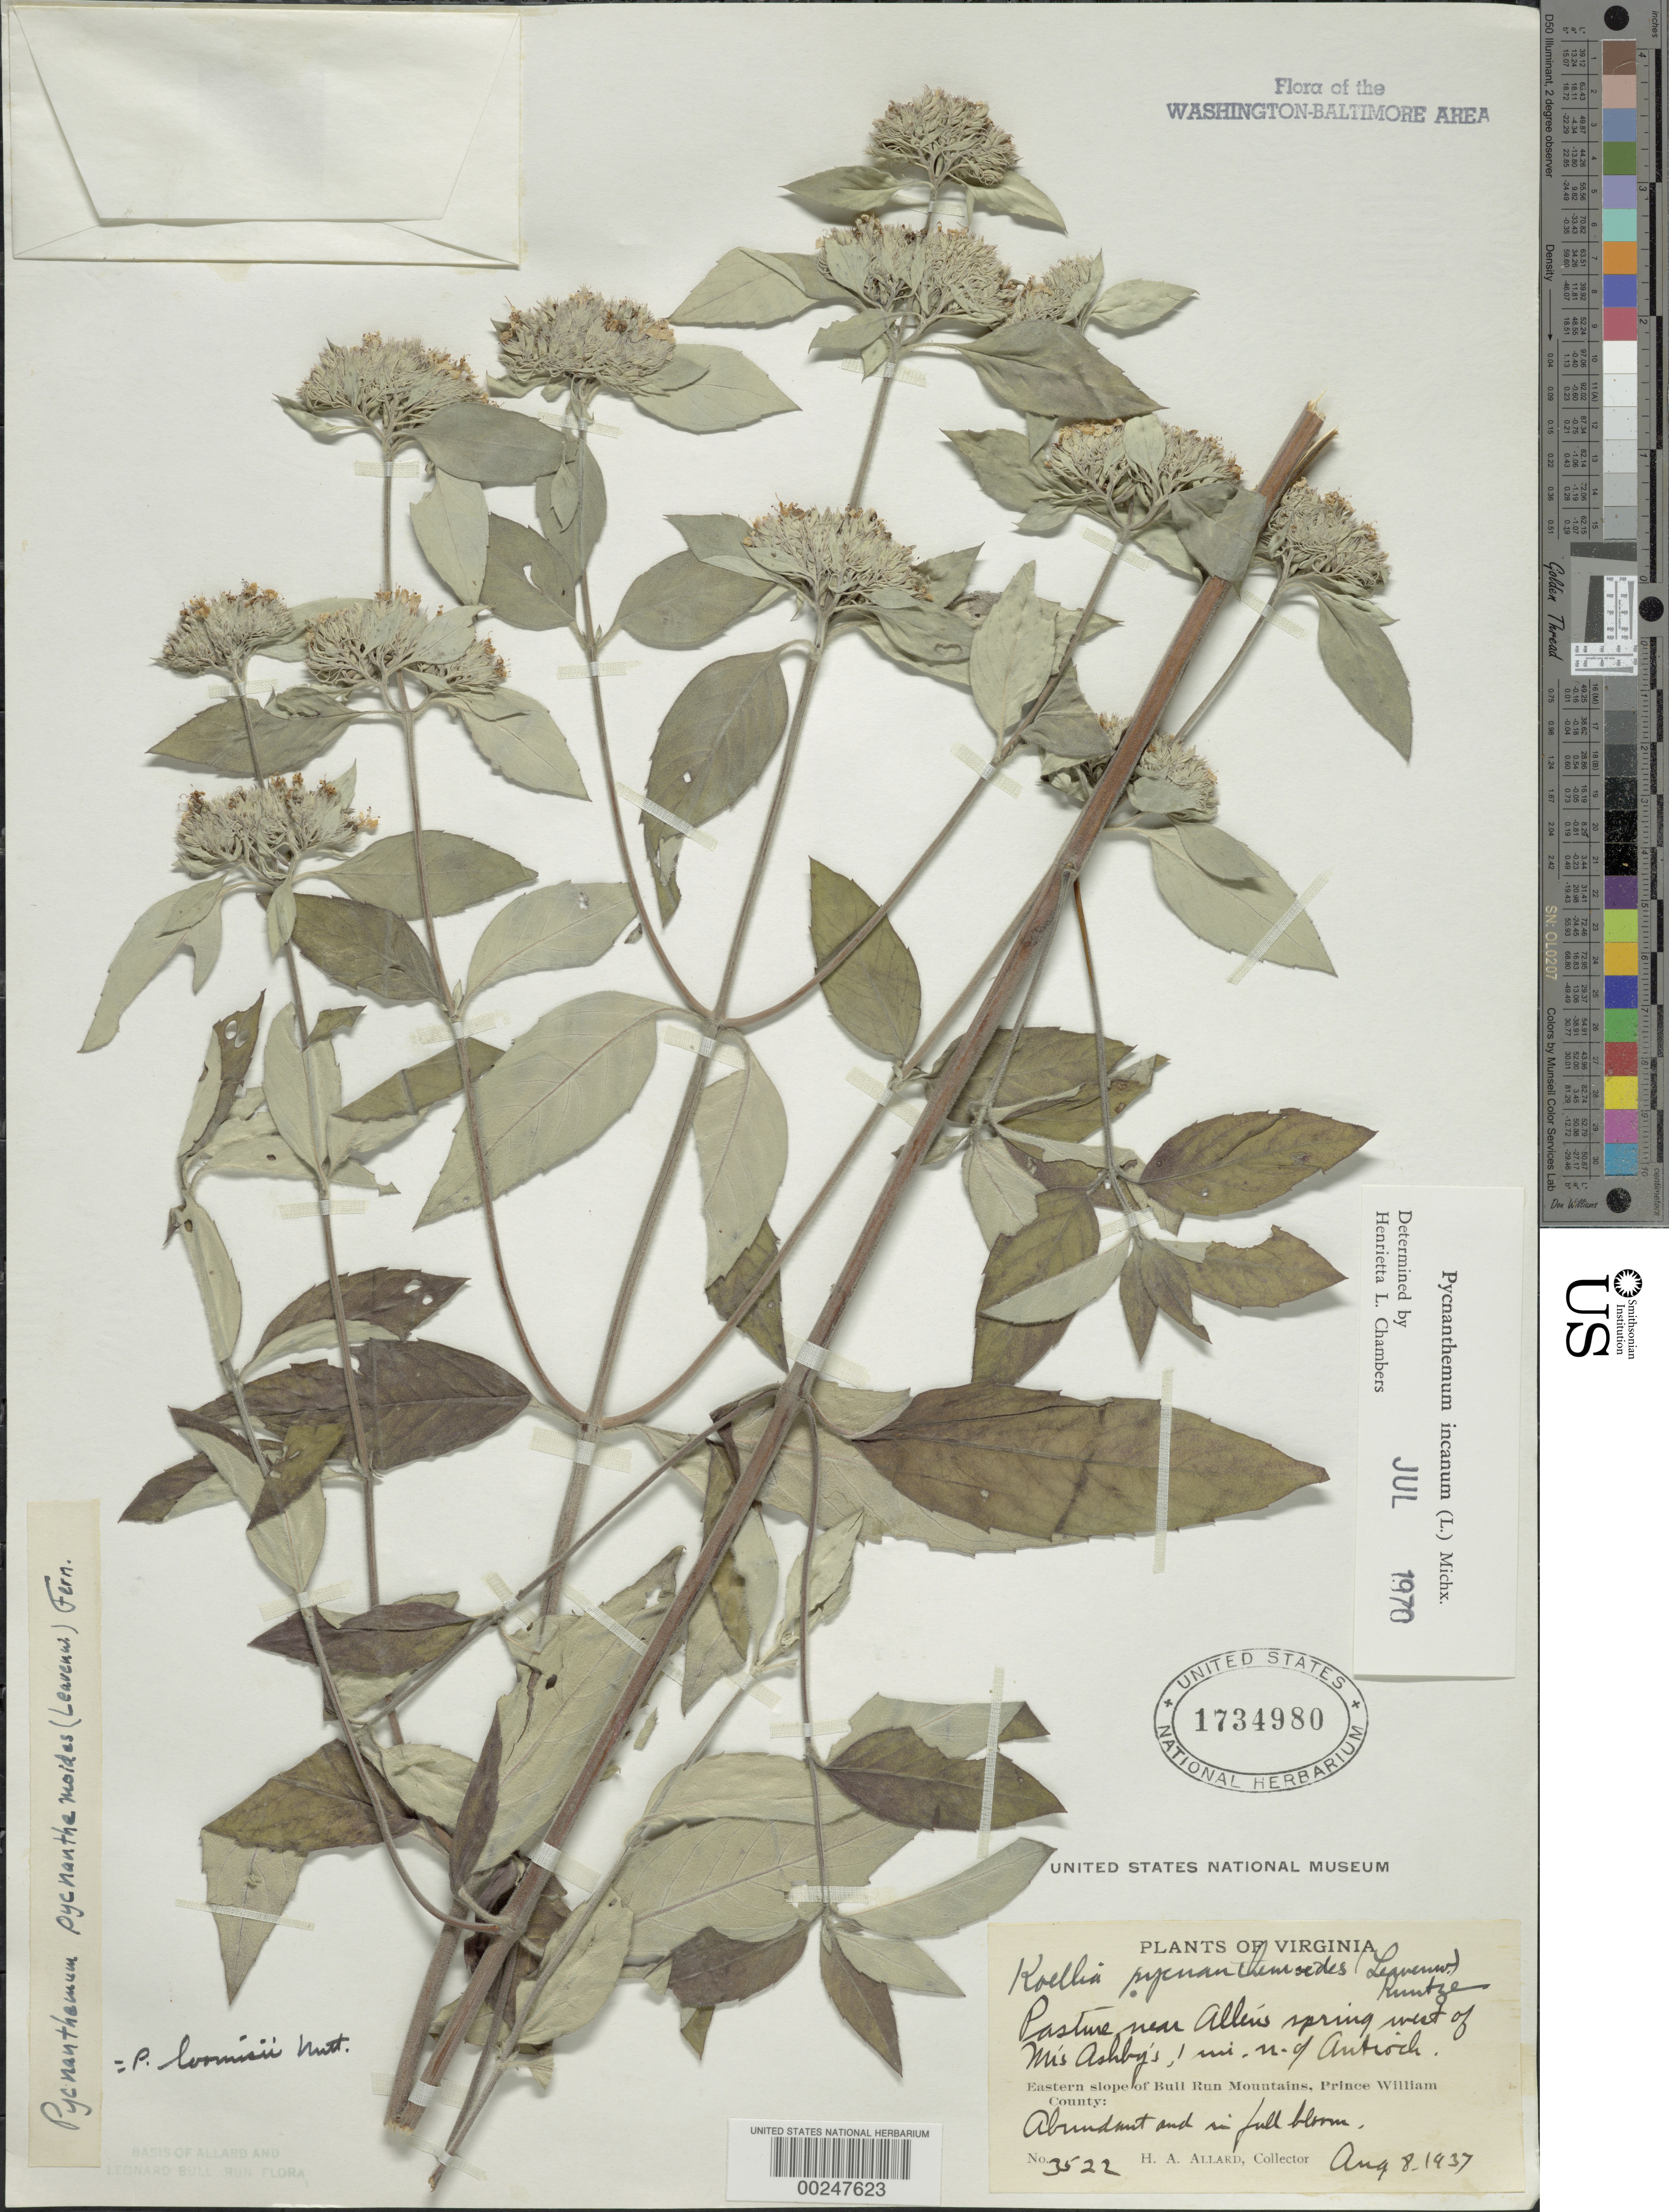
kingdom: Plantae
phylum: Tracheophyta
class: Magnoliopsida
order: Lamiales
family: Lamiaceae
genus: Pycnanthemum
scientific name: Pycnanthemum incanum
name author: (L.) Michx.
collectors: H. A. Allard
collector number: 3522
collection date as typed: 08 Aug 1937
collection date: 1937-08-08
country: United States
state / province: Virginia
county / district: Prince William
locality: Eastern slope of Bull Run Mt, near Allen's Spring W of Mrs Ashby's, 1 mi. N of Antioch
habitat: Pasture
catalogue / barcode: US 1734980